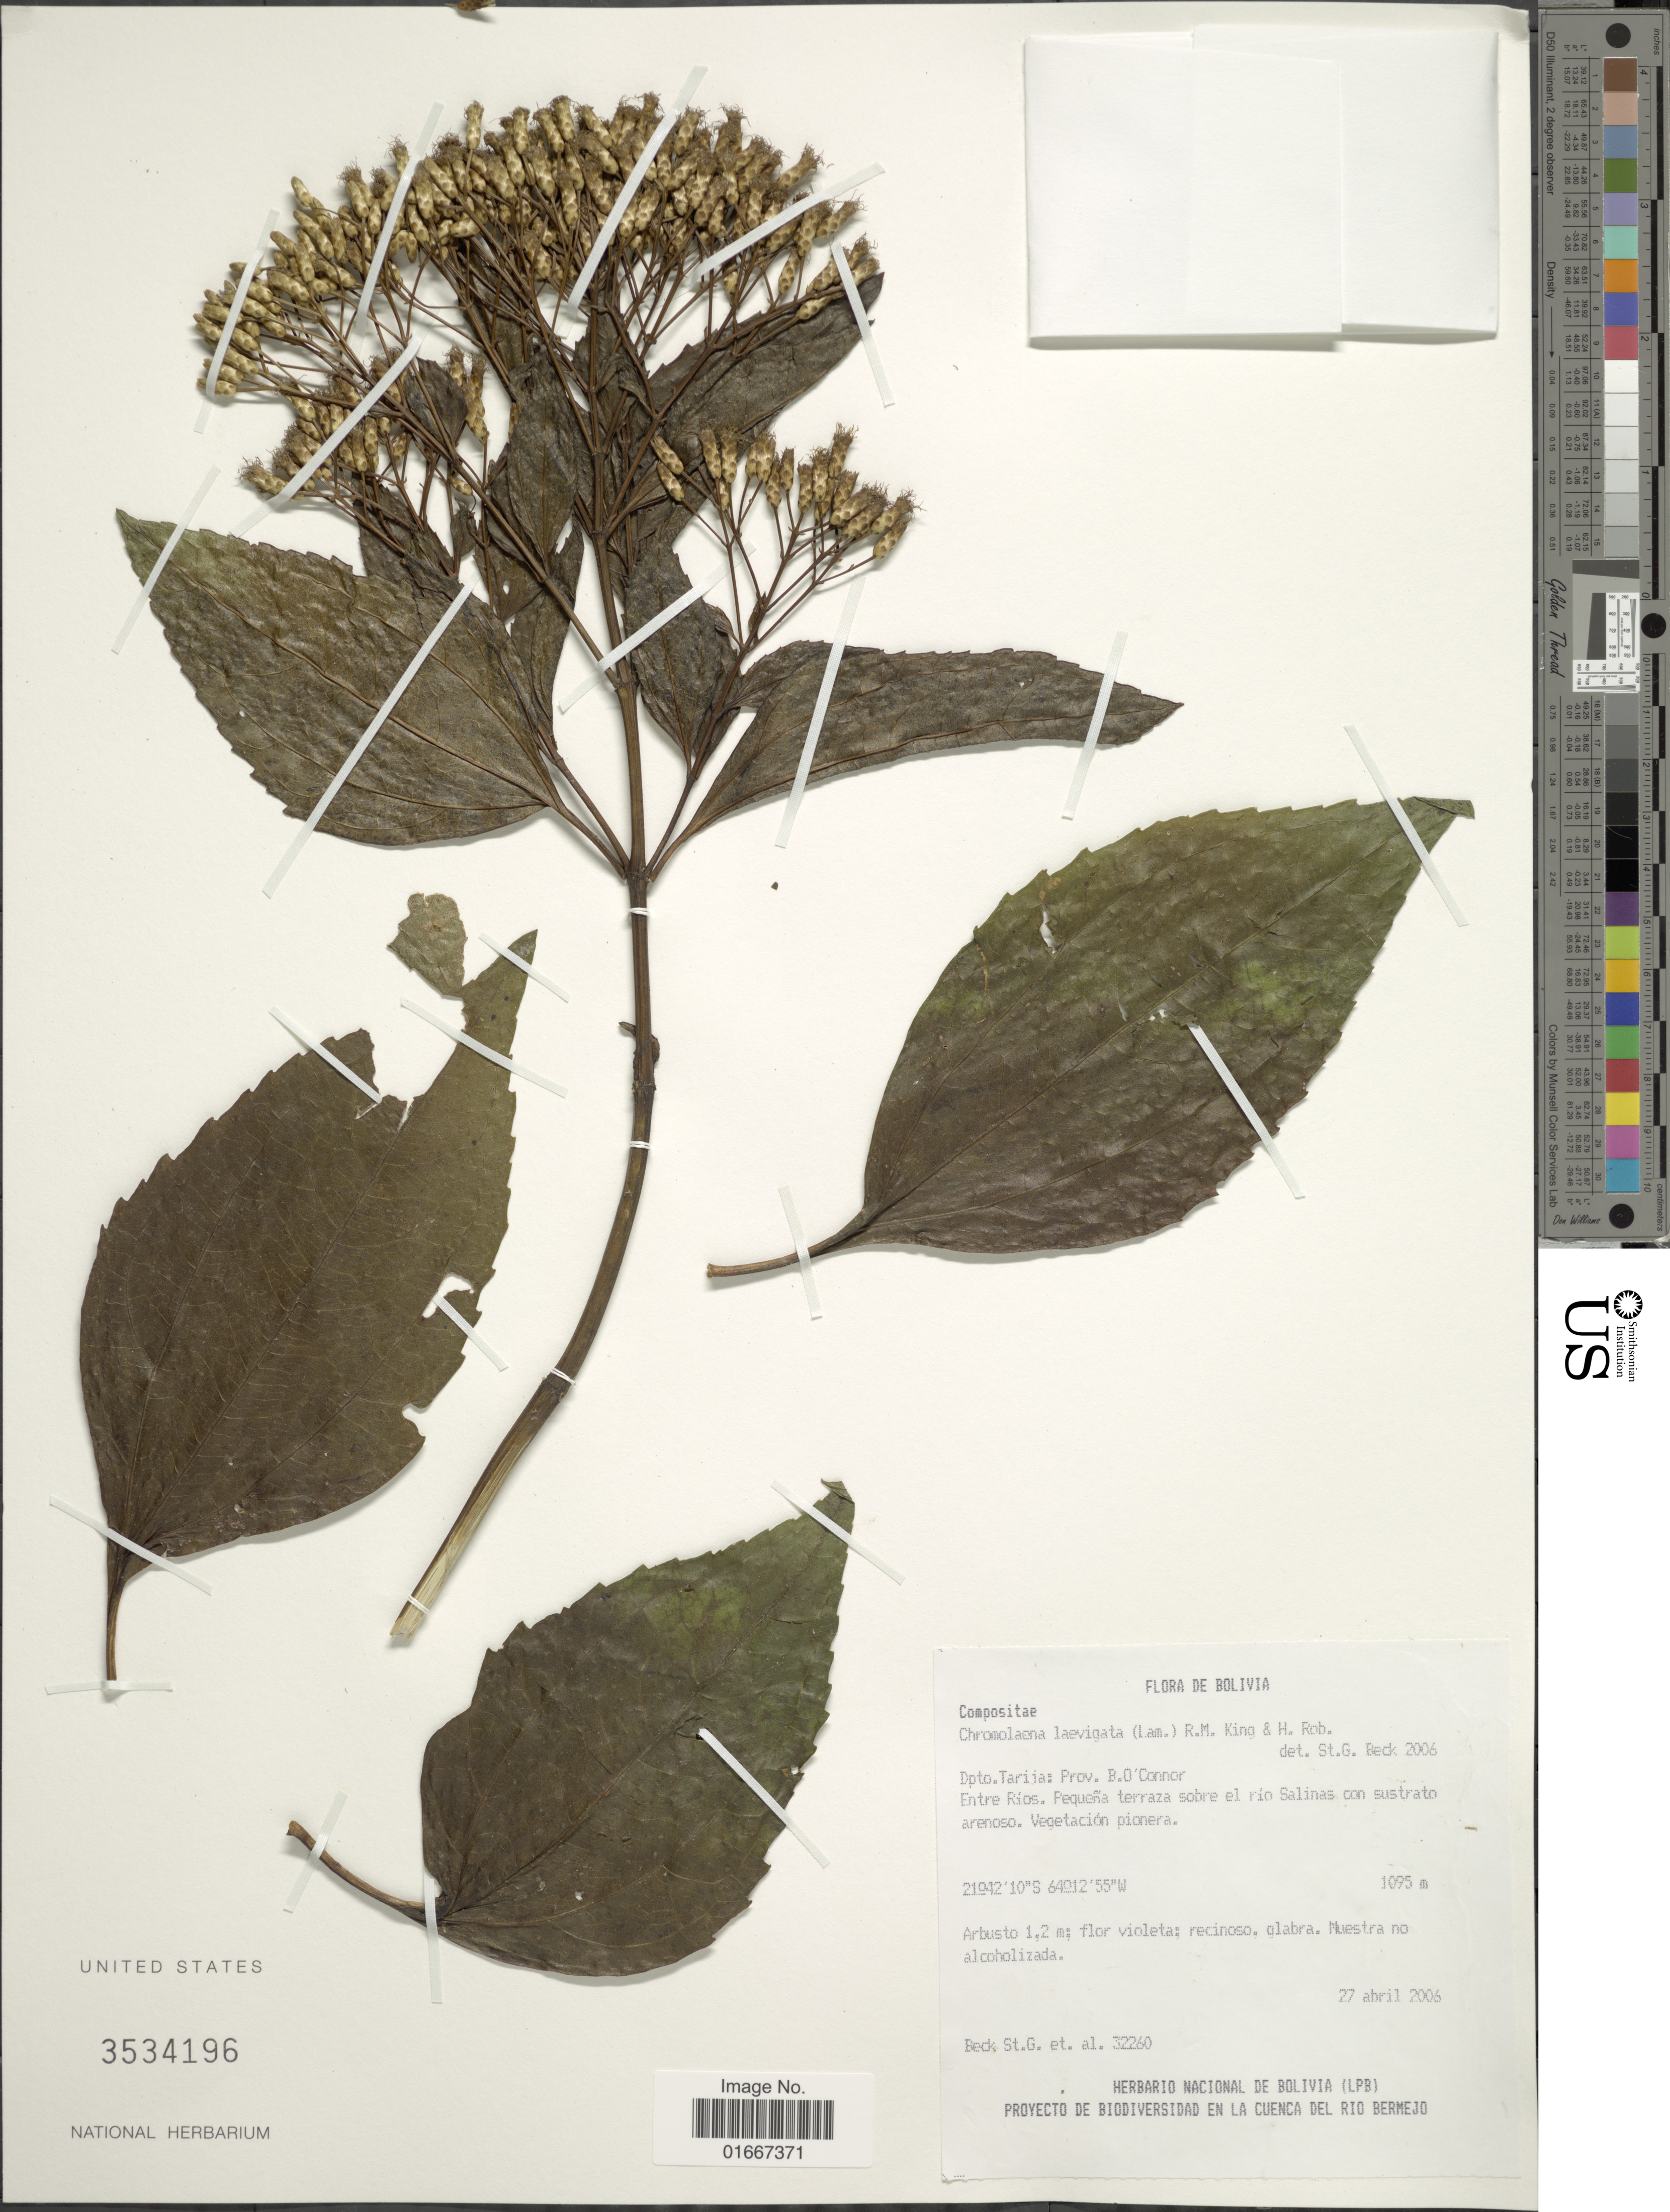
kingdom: Plantae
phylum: Tracheophyta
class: Magnoliopsida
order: Asterales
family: Asteraceae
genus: Chromolaena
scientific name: Chromolaena laevigata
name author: (Lam.) R.M. King & H. Rob.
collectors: S. G. Beck & et al.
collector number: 32260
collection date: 2006-04-27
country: Bolivia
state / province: Tarija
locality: Prov. B.O'Connor, Entre Rios. Pequena terraza sobre el rio Salinas con sustrato arenoso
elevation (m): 1095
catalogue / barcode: US 3534196